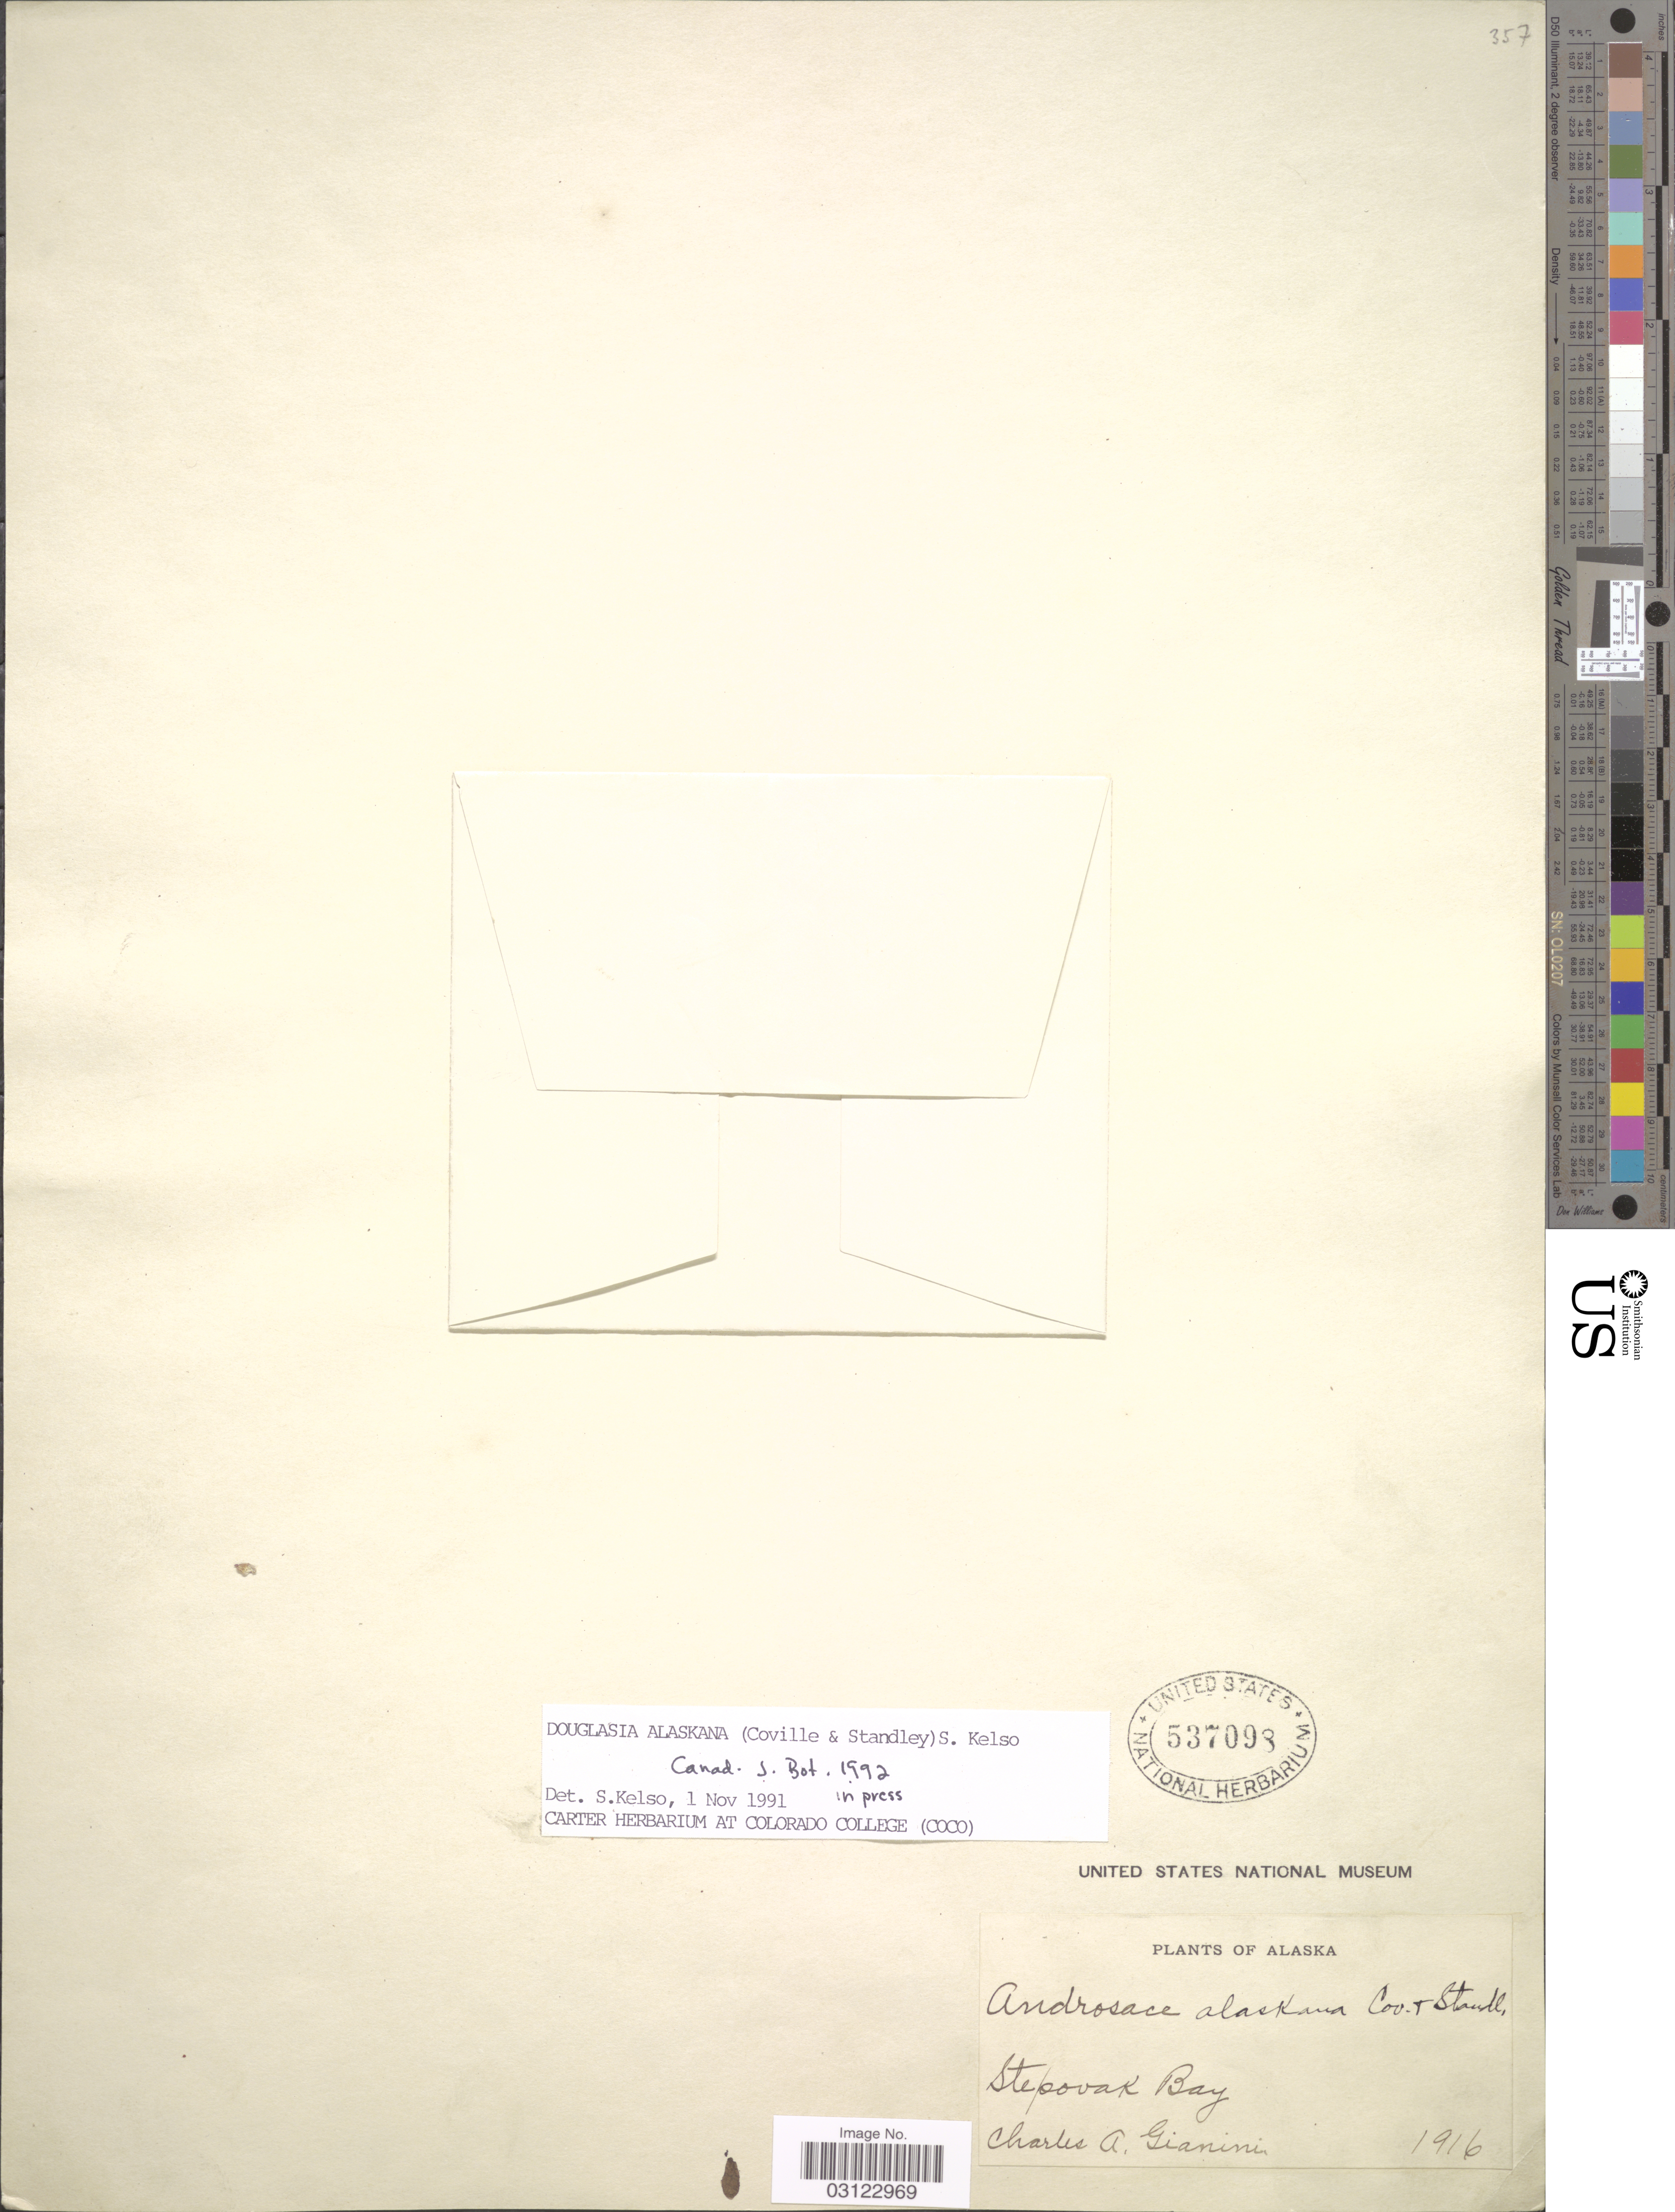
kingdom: Plantae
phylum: Tracheophyta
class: Magnoliopsida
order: Ericales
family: Primulaceae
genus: Douglasia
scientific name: Douglasia alaskana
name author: (Coville & Standl. ex Hultén) S. Kelso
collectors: C. Gianini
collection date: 1916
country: United States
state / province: Alaska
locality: Stepovak Bay.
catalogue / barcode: US 537098